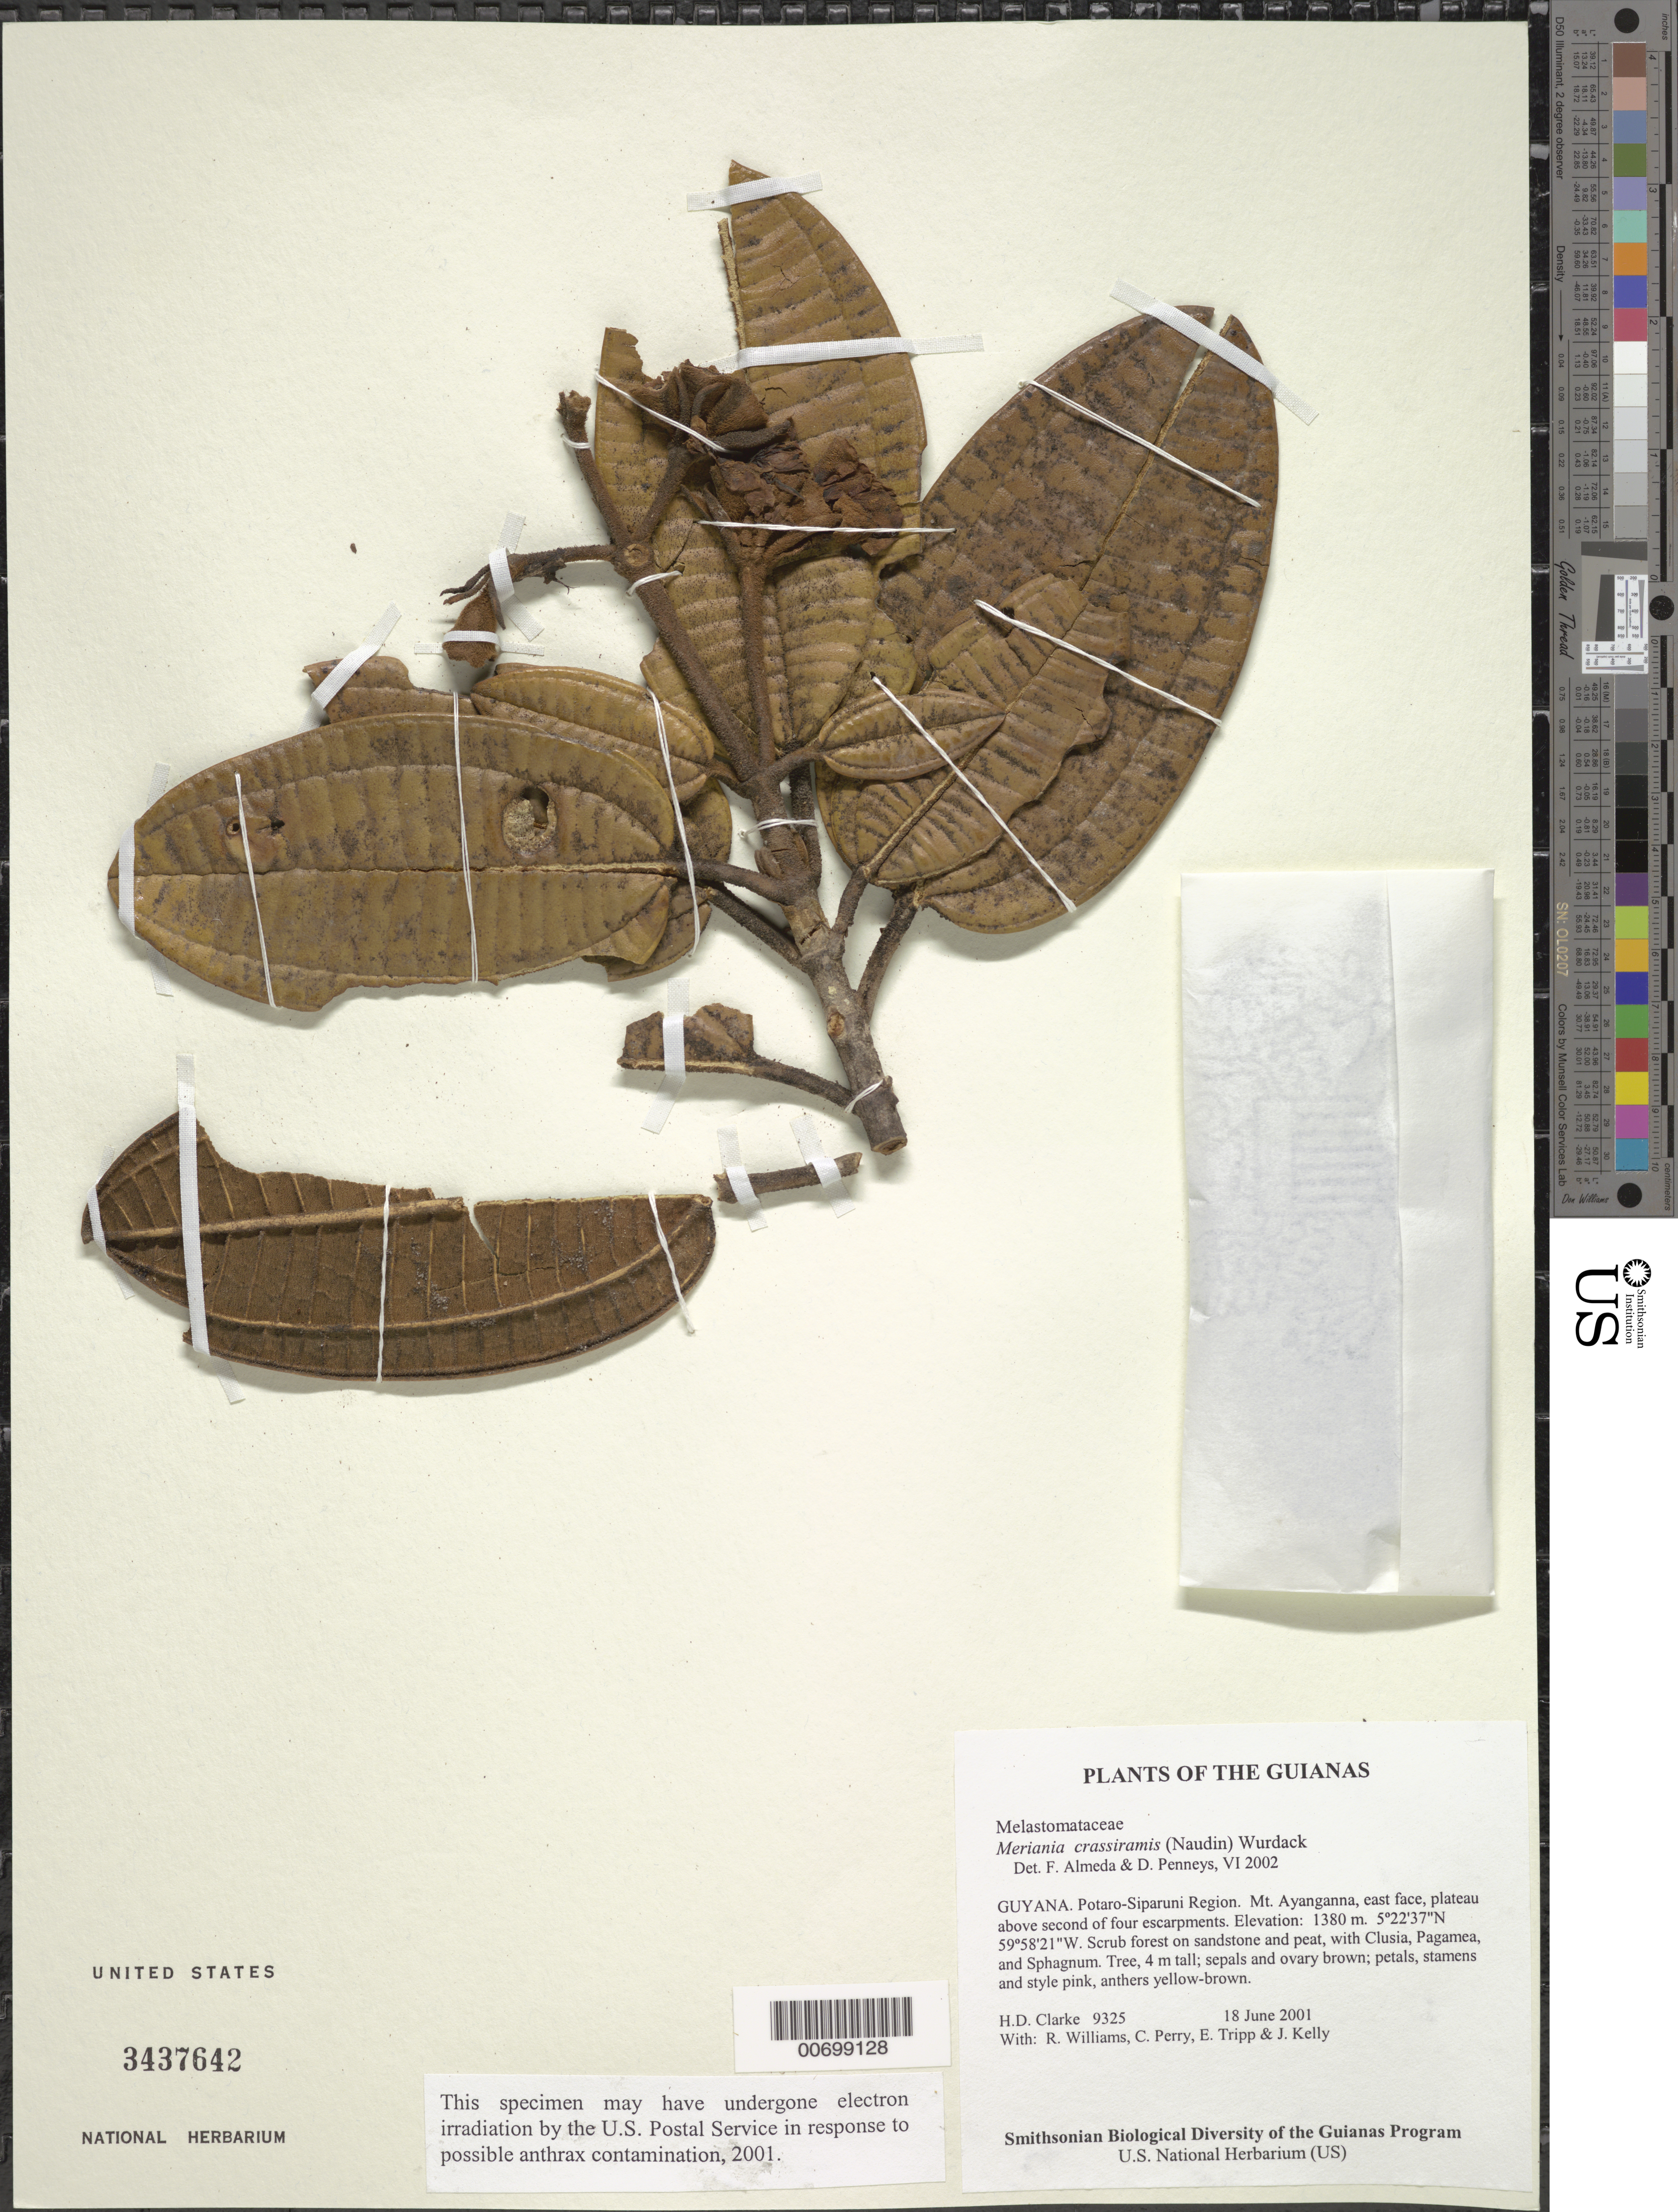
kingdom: Plantae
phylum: Tracheophyta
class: Magnoliopsida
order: Myrtales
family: Melastomataceae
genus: Meriania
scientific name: Meriania crassiramis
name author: (Naudin) Wurdack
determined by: Almeda, F.; Penneys, D. S.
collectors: H. D. Clarke, R. Williams, C. Perry, E. Tripp & J. Kelly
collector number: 9325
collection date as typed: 18 June 2001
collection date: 2001-06-18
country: Guyana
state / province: Potaro-Siparuni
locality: Mt. Ayanganna, east face, plateau above second of four escarpments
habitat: Scrub forest on sandstone and peat, with Clusia, Pagamea, and Sphagnum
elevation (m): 1380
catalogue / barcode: US 3437642